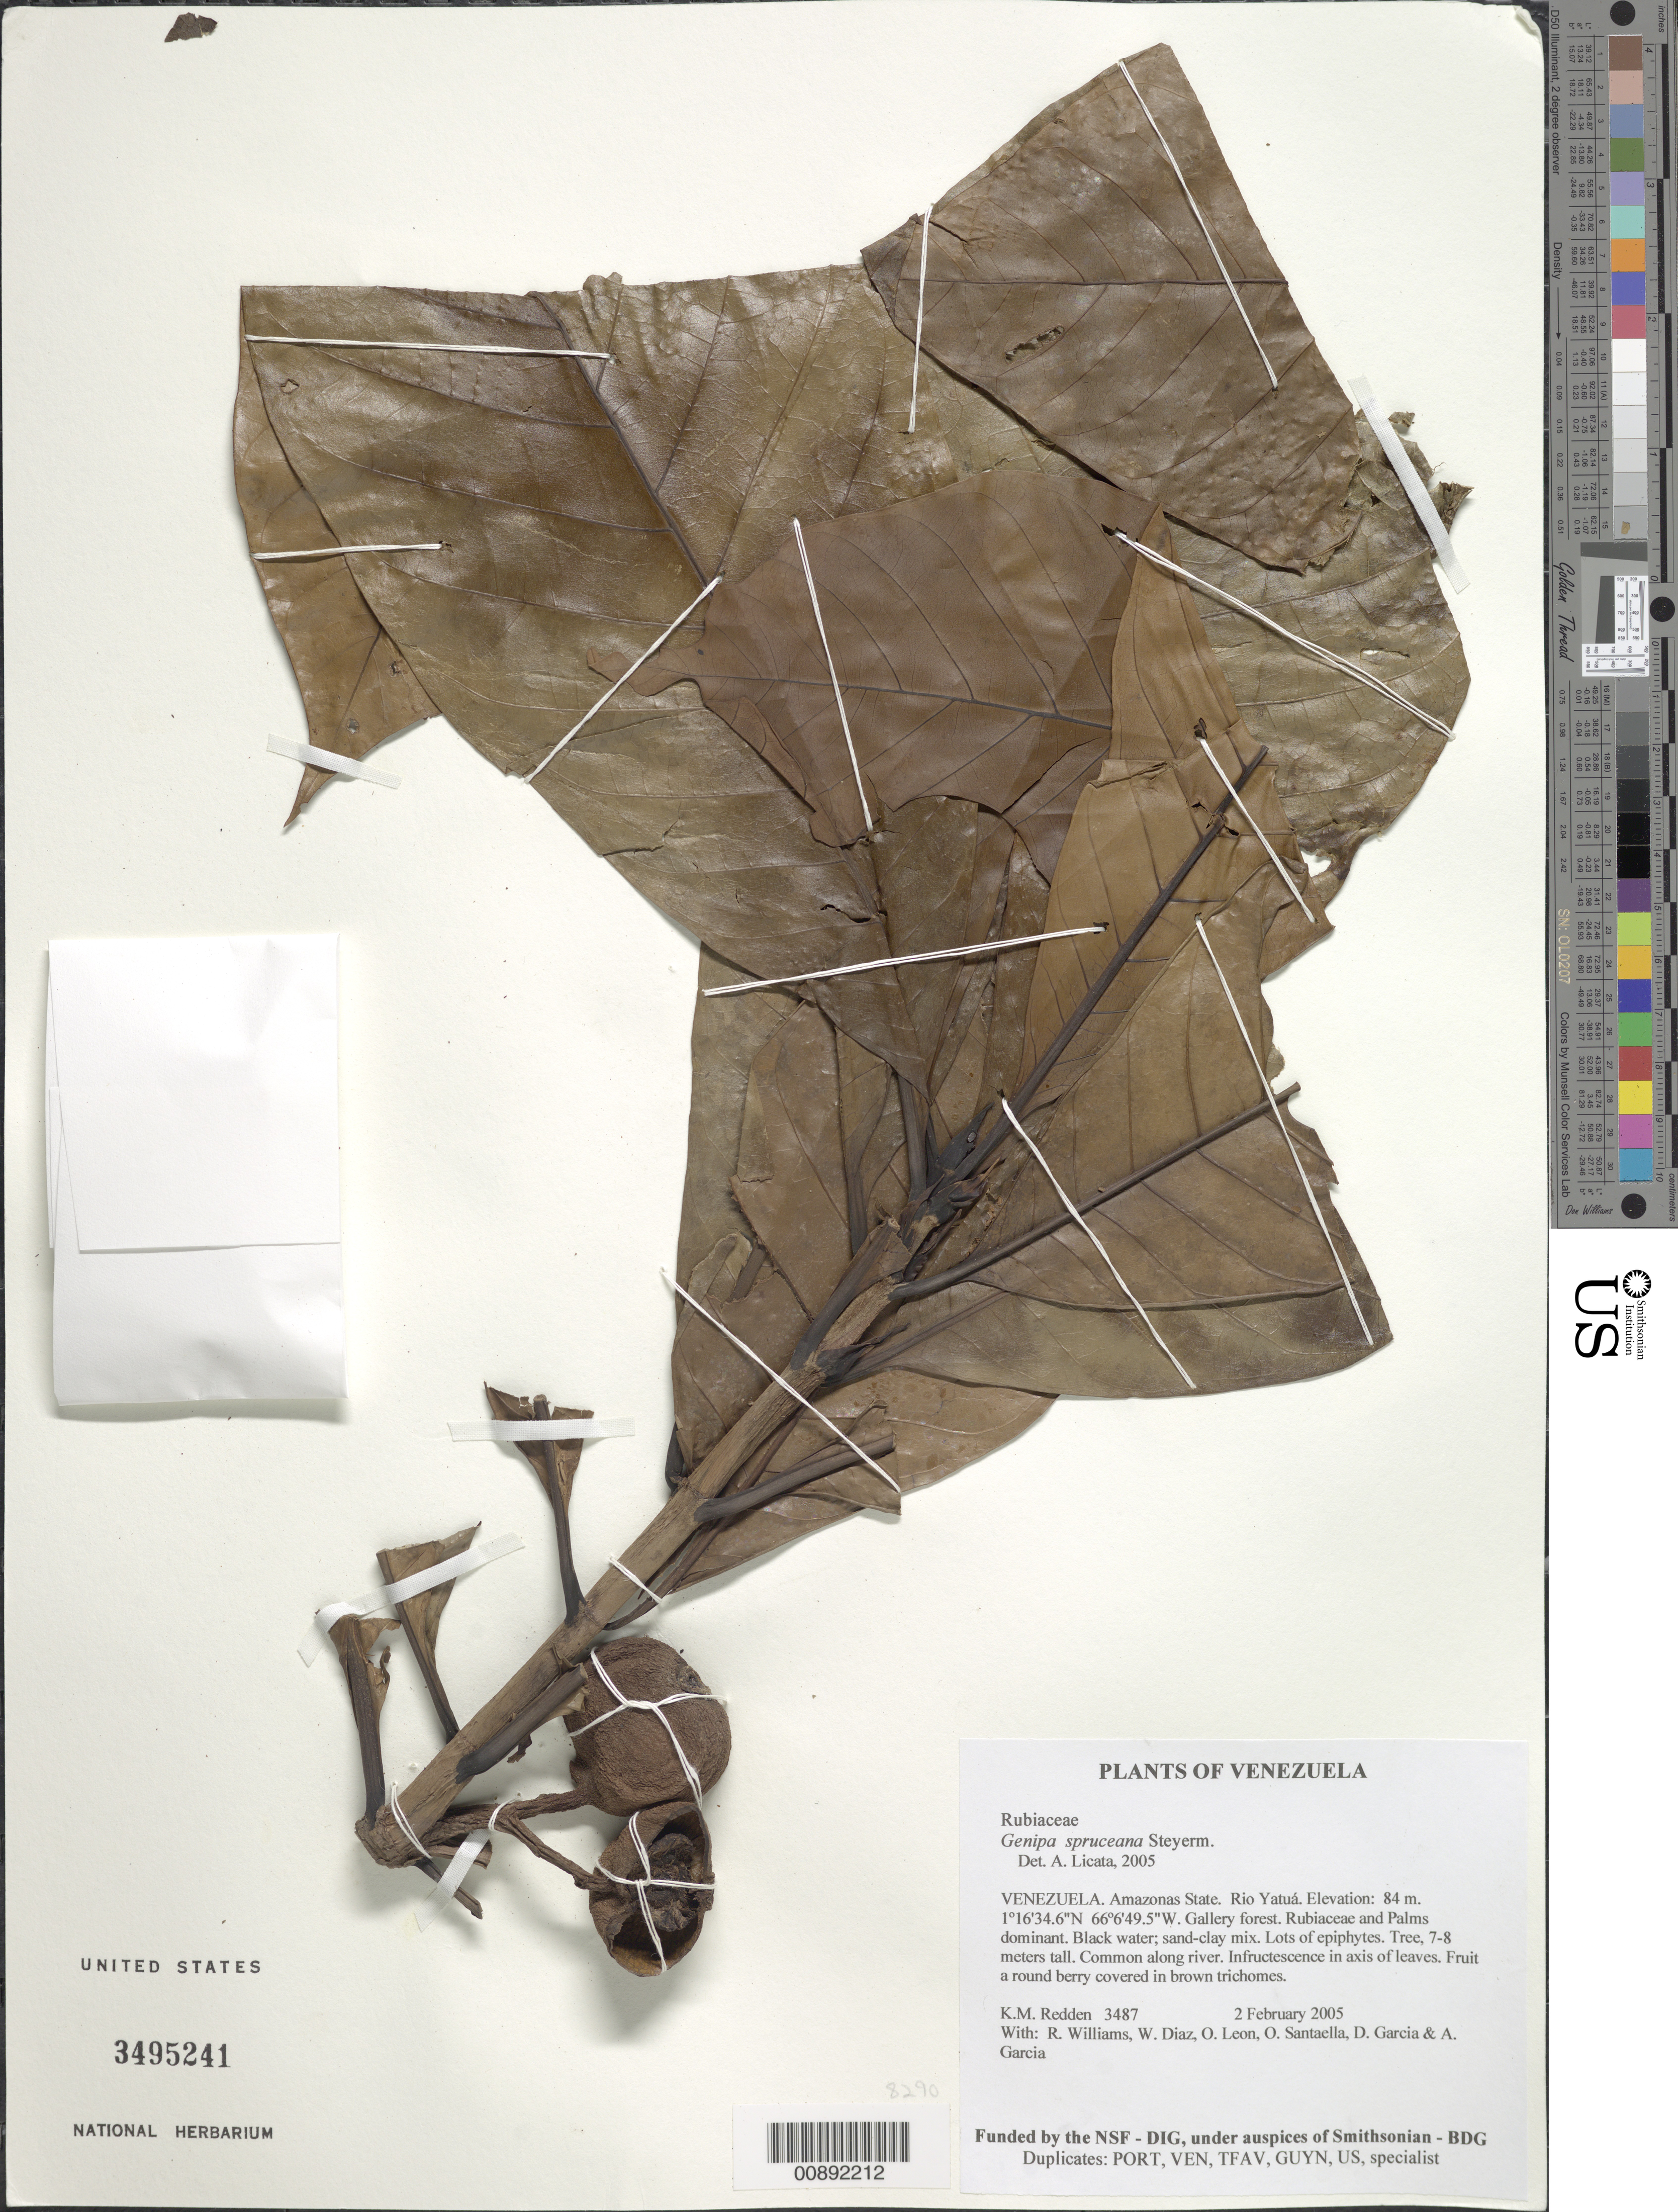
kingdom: Plantae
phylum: Tracheophyta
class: Magnoliopsida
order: Gentianales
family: Rubiaceae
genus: Genipa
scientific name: Genipa spruceana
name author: Steyerm.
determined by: Licata, A., (PORT), Univ. Nac. Exp. de los Llanos Ezequiel Zamora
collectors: K. M. Redden, R. Williams, W. Díaz P., O. León, O. Santaella, D. Garcia & A. Garcia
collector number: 3487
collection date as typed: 2 February 2005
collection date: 2005-02-02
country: Venezuela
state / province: Amazonas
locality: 14 - Rio Yatuá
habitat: Gallery forest. Rubiaceae and palms dominant. Black water; sand-clay mix. Lots of epiphytes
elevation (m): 84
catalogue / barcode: US 3495241